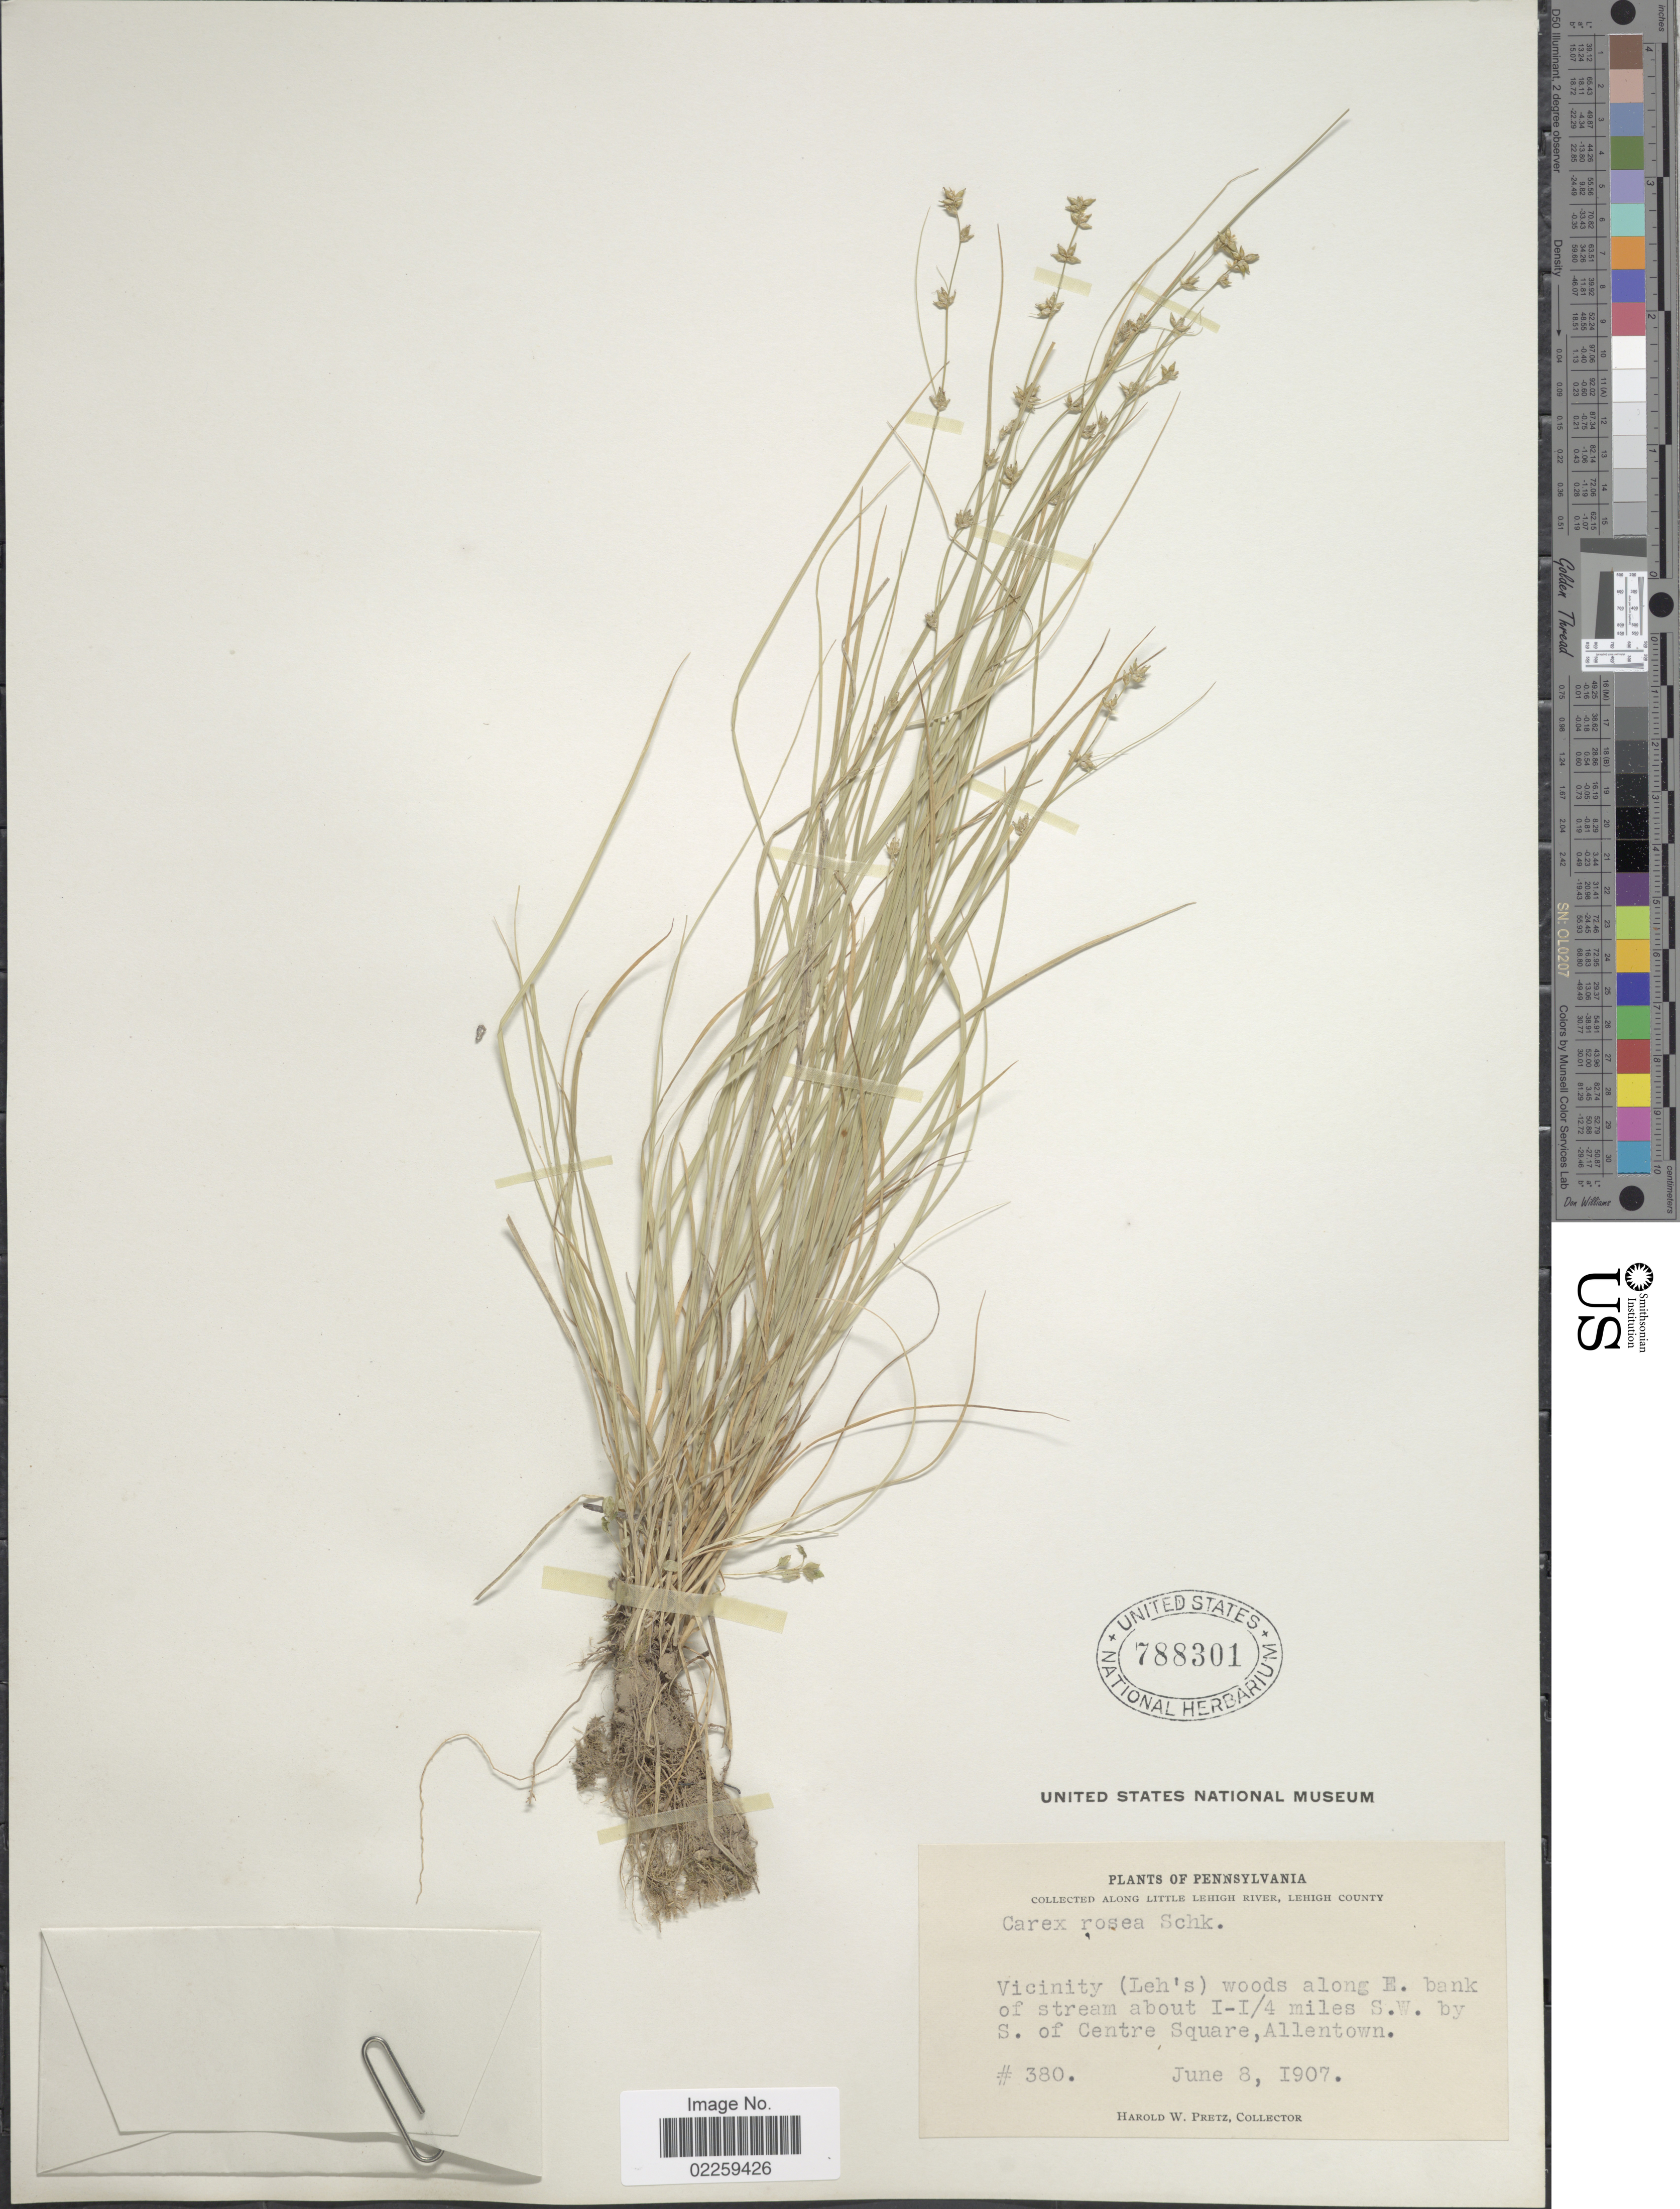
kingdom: Plantae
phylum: Tracheophyta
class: Liliopsida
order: Poales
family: Cyperaceae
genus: Carex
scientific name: Carex rosea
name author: Willd.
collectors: H. W. Pretz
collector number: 380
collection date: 1907-06-08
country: United States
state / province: Pennsylvania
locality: Pennsylvania. Along Little Lehigh River, Lehigh County. Vicinity (Leh's) Woods along E. bank of stream about 1-1¼ miles S.W. by S. of Centre Square,Allentown.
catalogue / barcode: US 788301